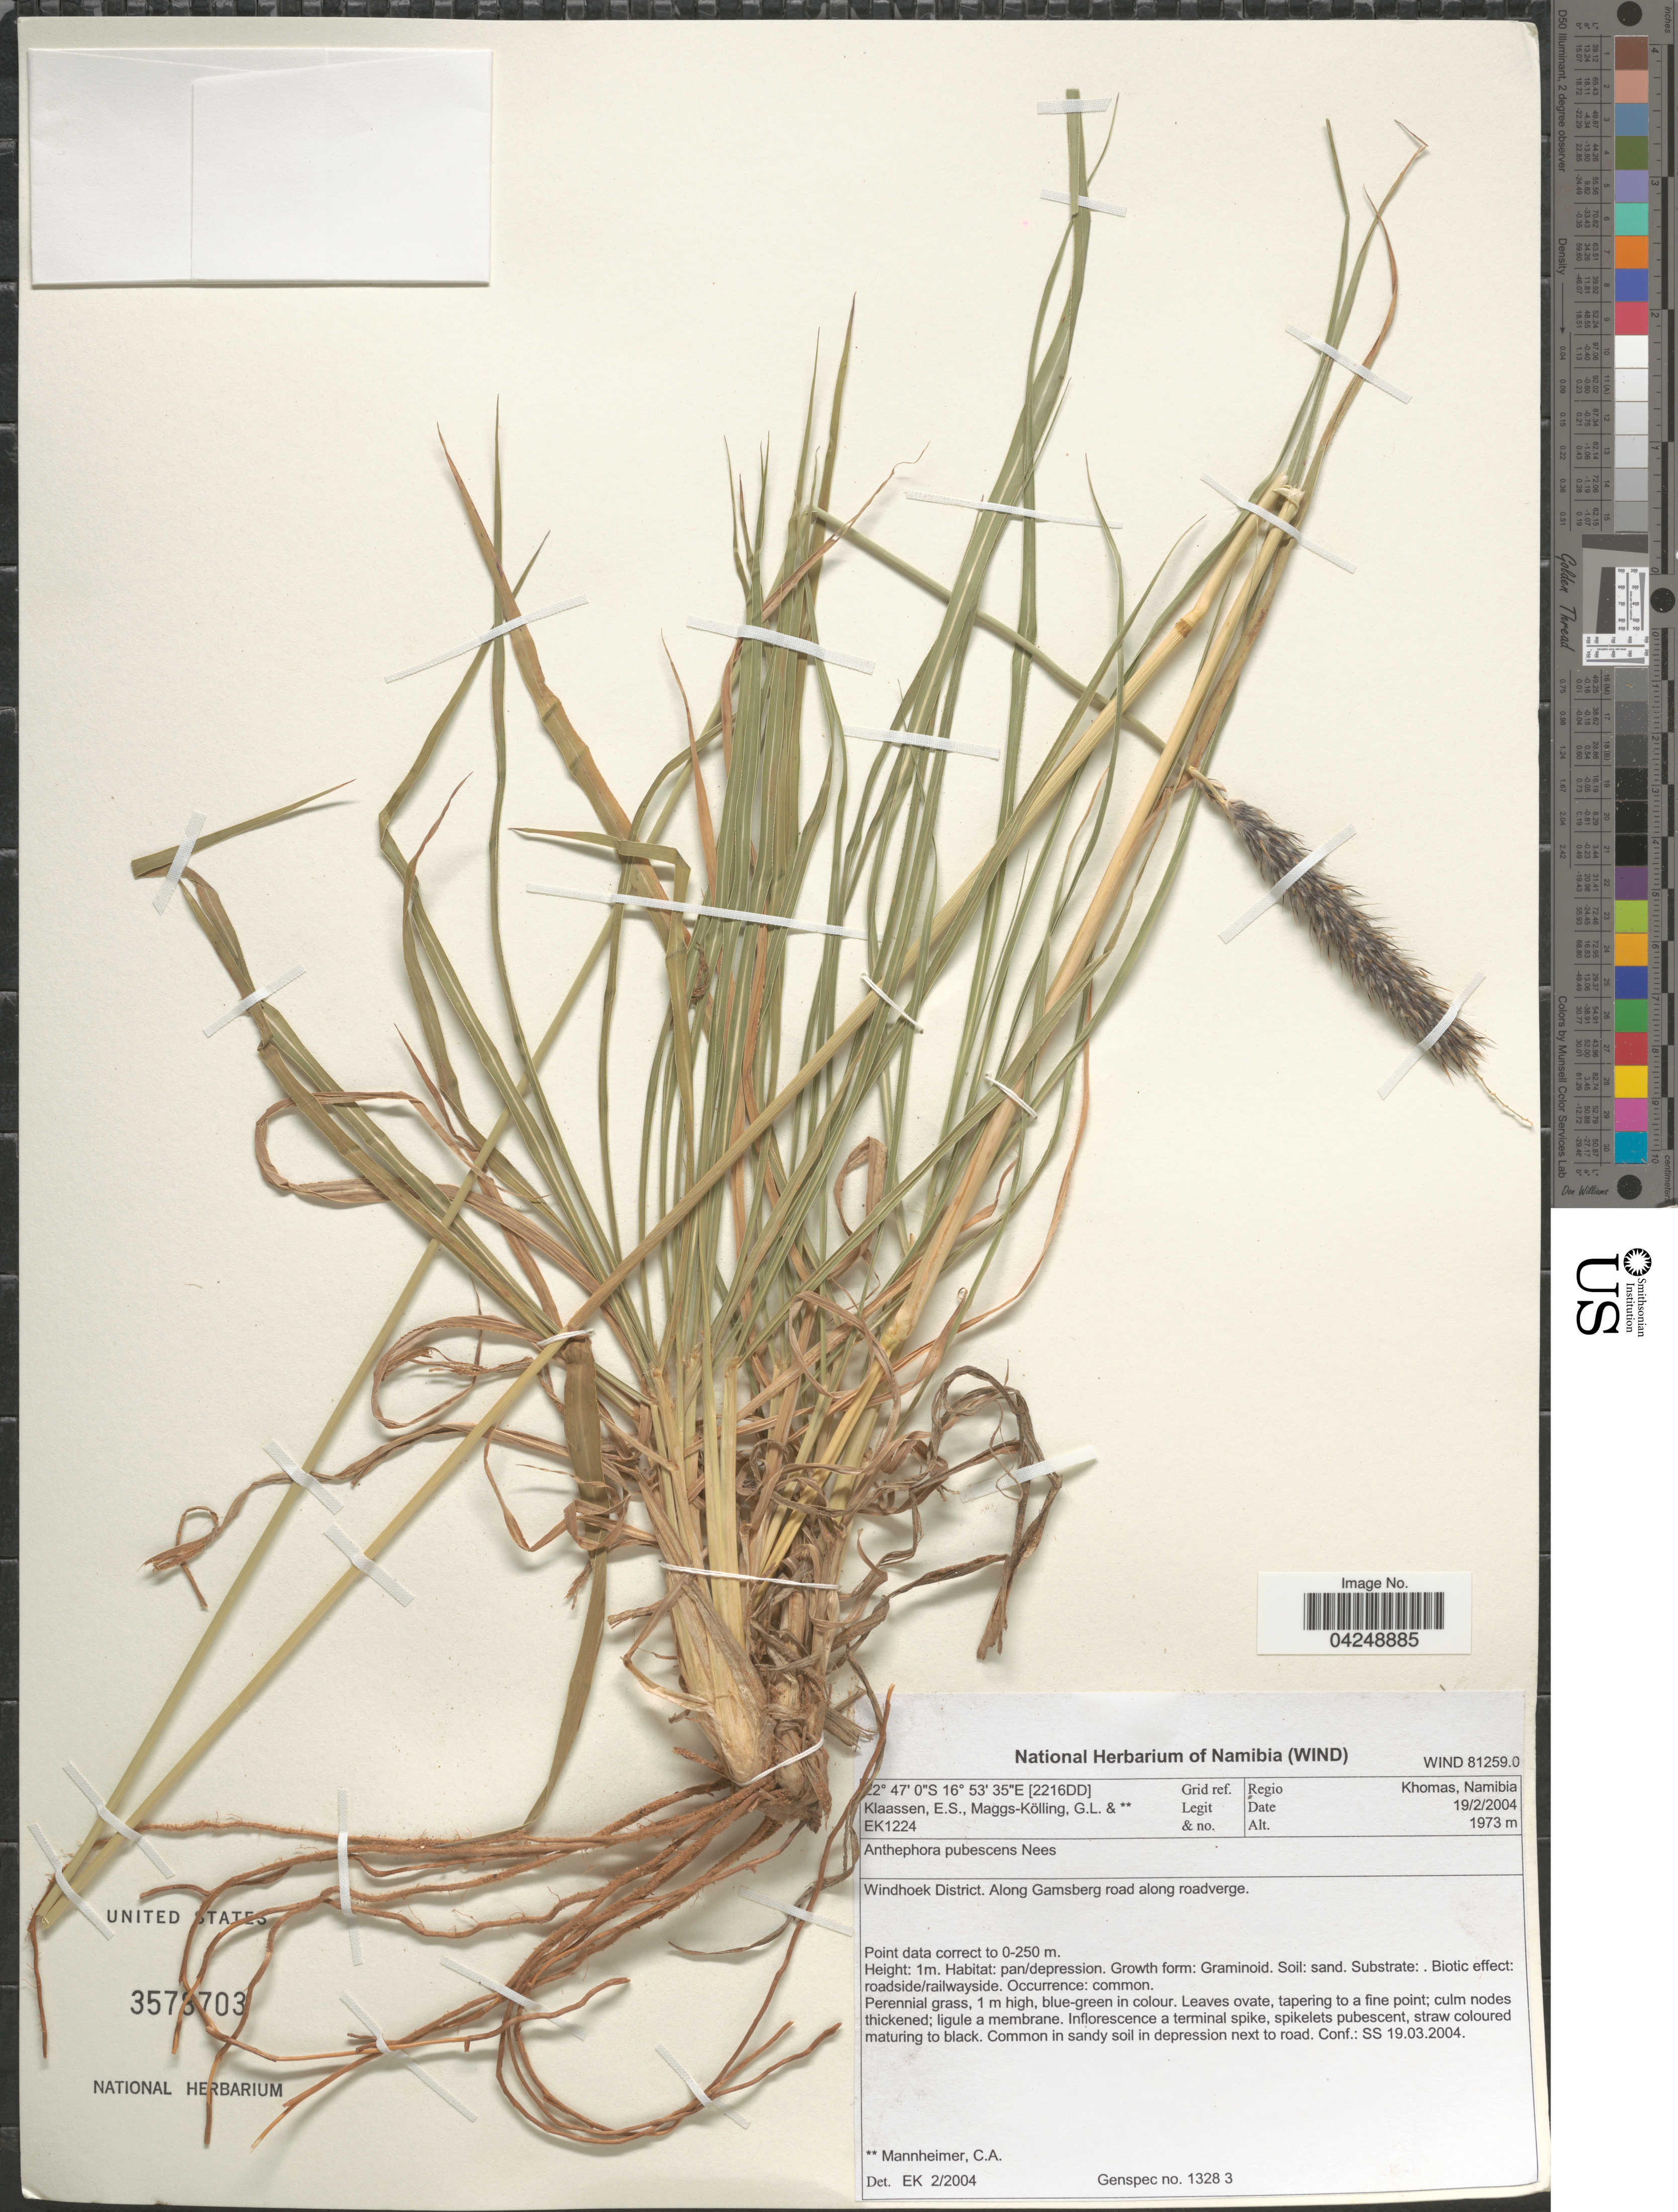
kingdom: Plantae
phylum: Tracheophyta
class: Liliopsida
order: Poales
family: Poaceae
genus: Anthephora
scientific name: Anthephora pubescens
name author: Nees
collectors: E. S. Klaassen, G. L. Maggs & C. A. Mannheimer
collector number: EK1224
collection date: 2004-02-19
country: Namibia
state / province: Khomas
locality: Grid ref. [2216DD]. Regio Khomas, Namibia. Windhoek District. Along Gamsberg road along roadverge.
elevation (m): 1973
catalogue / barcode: US 3578703